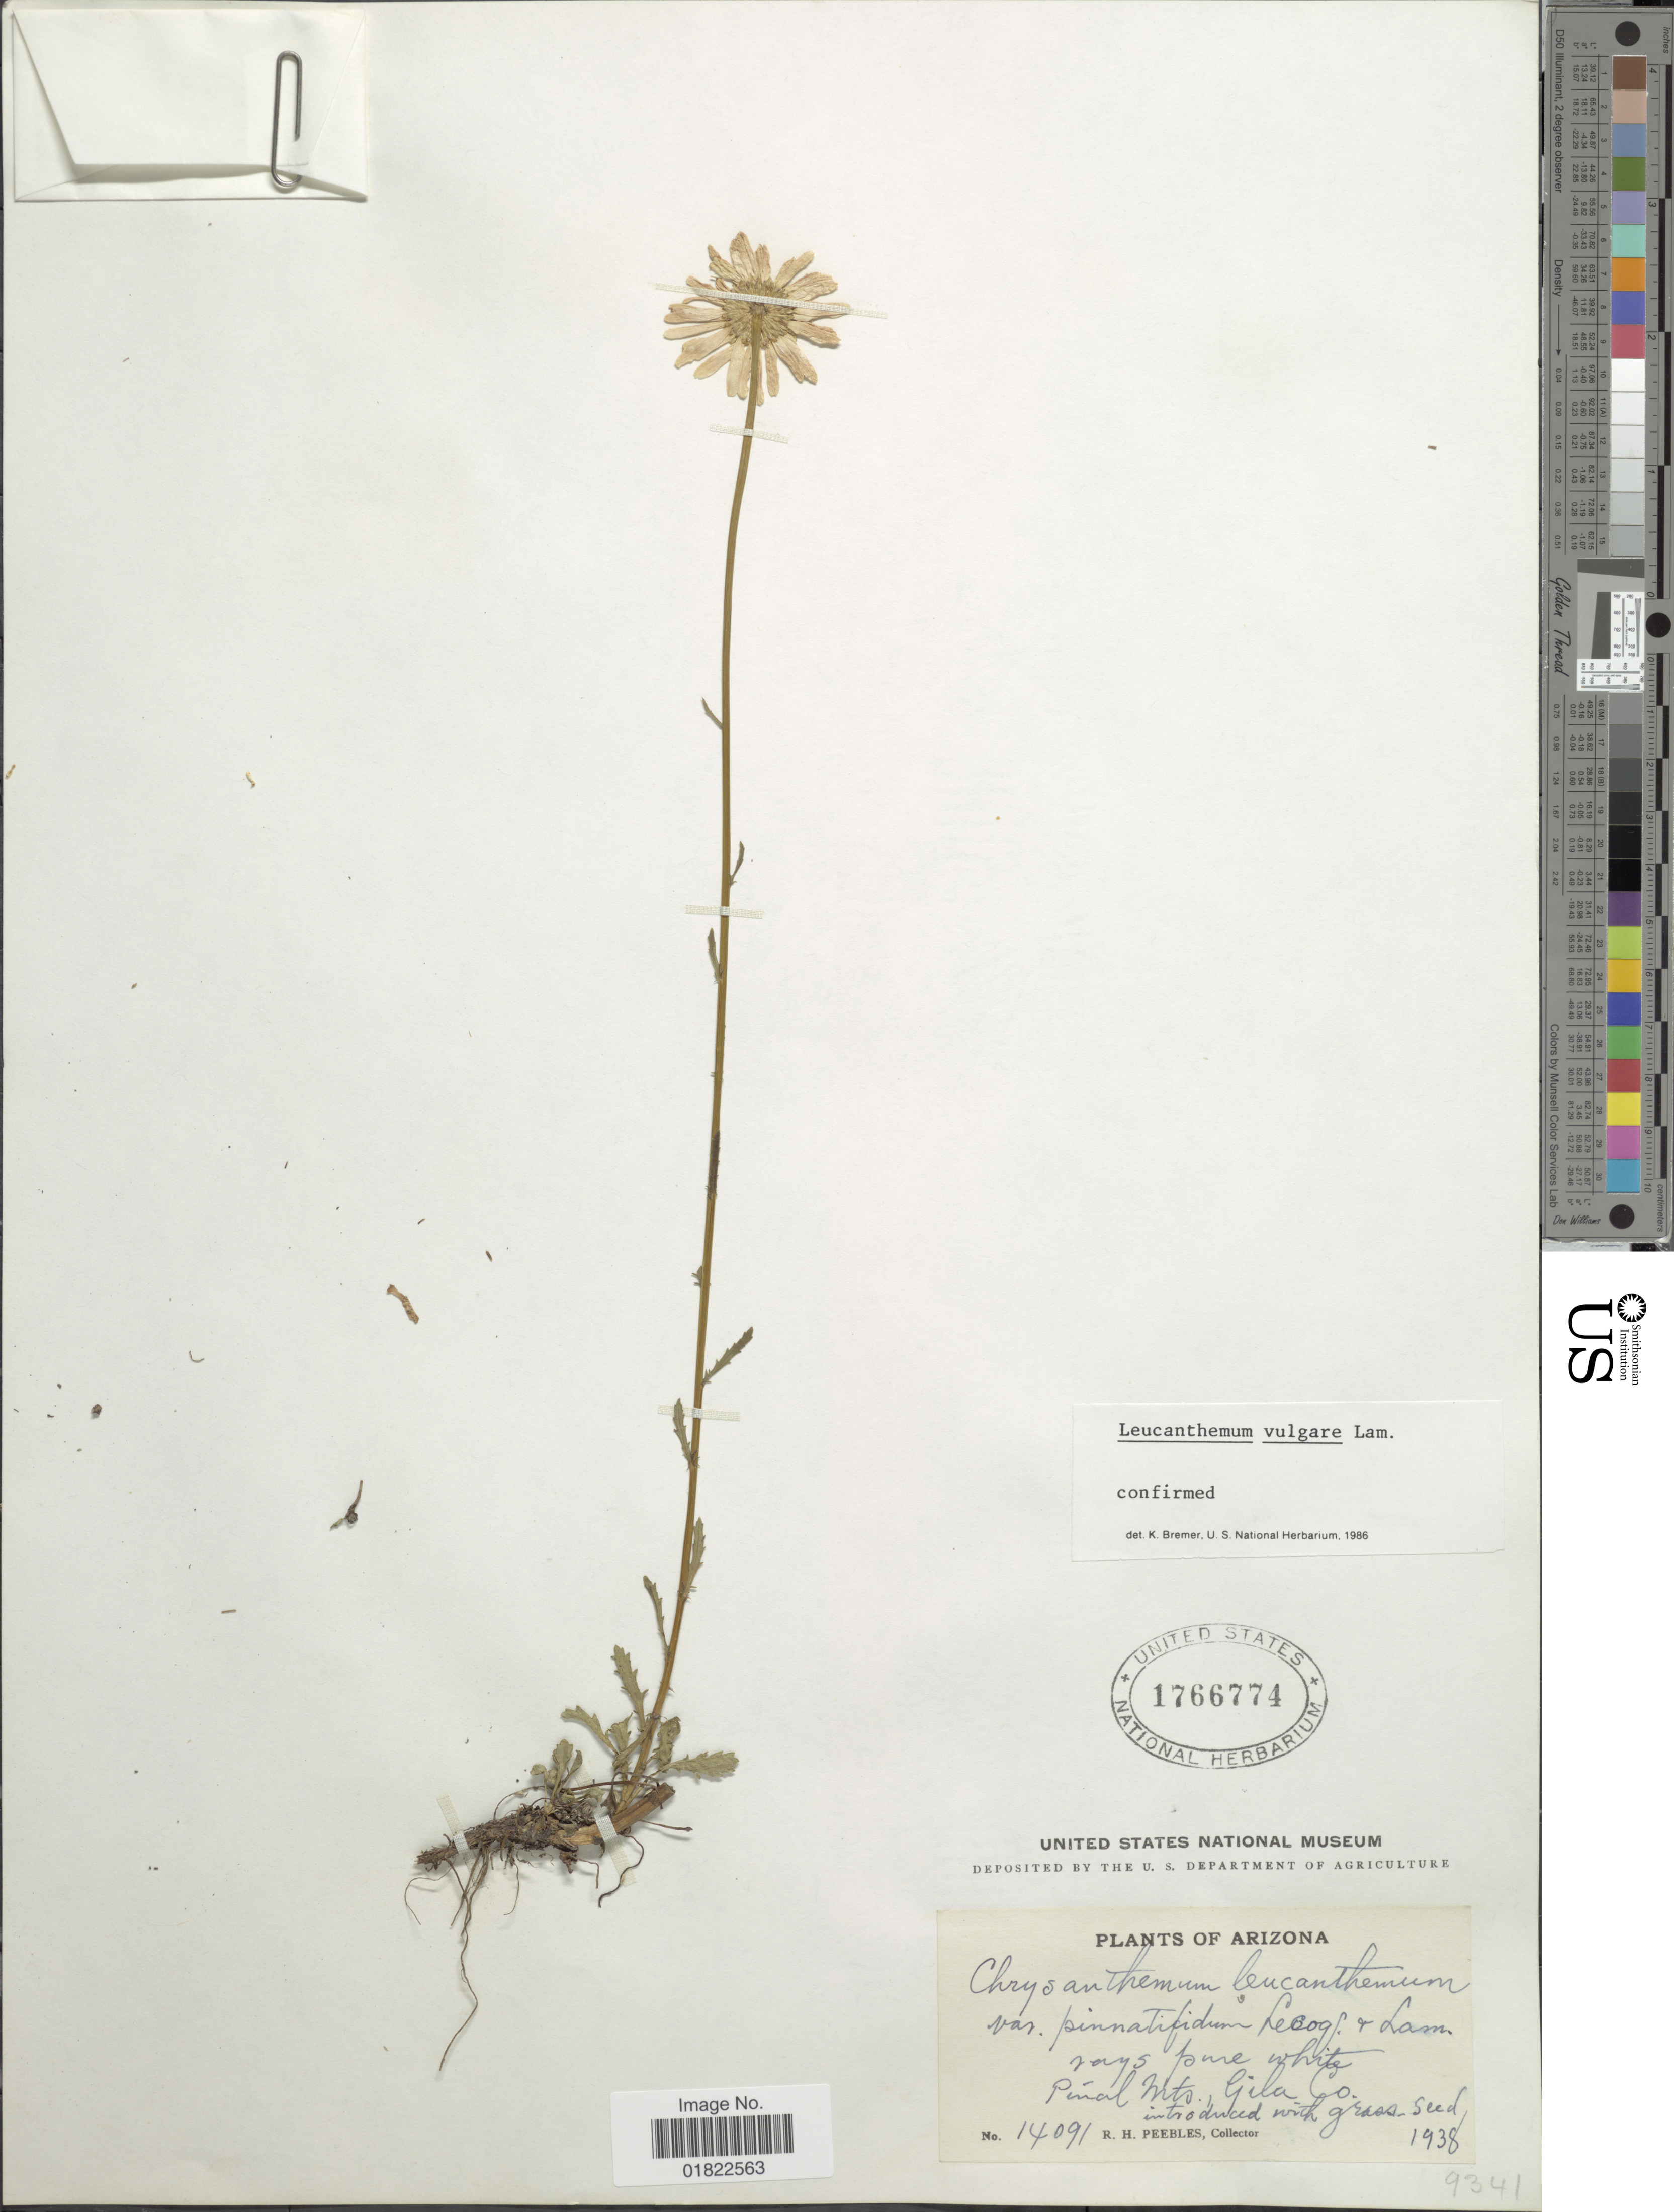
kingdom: Plantae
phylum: Tracheophyta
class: Magnoliopsida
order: Asterales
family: Asteraceae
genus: Leucanthemum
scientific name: Leucanthemum vulgare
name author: Lam.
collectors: R. H. Peebles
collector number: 14091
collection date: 1938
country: United States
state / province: Arizona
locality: Pinal Mts., Gila Co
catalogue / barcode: US 1766774